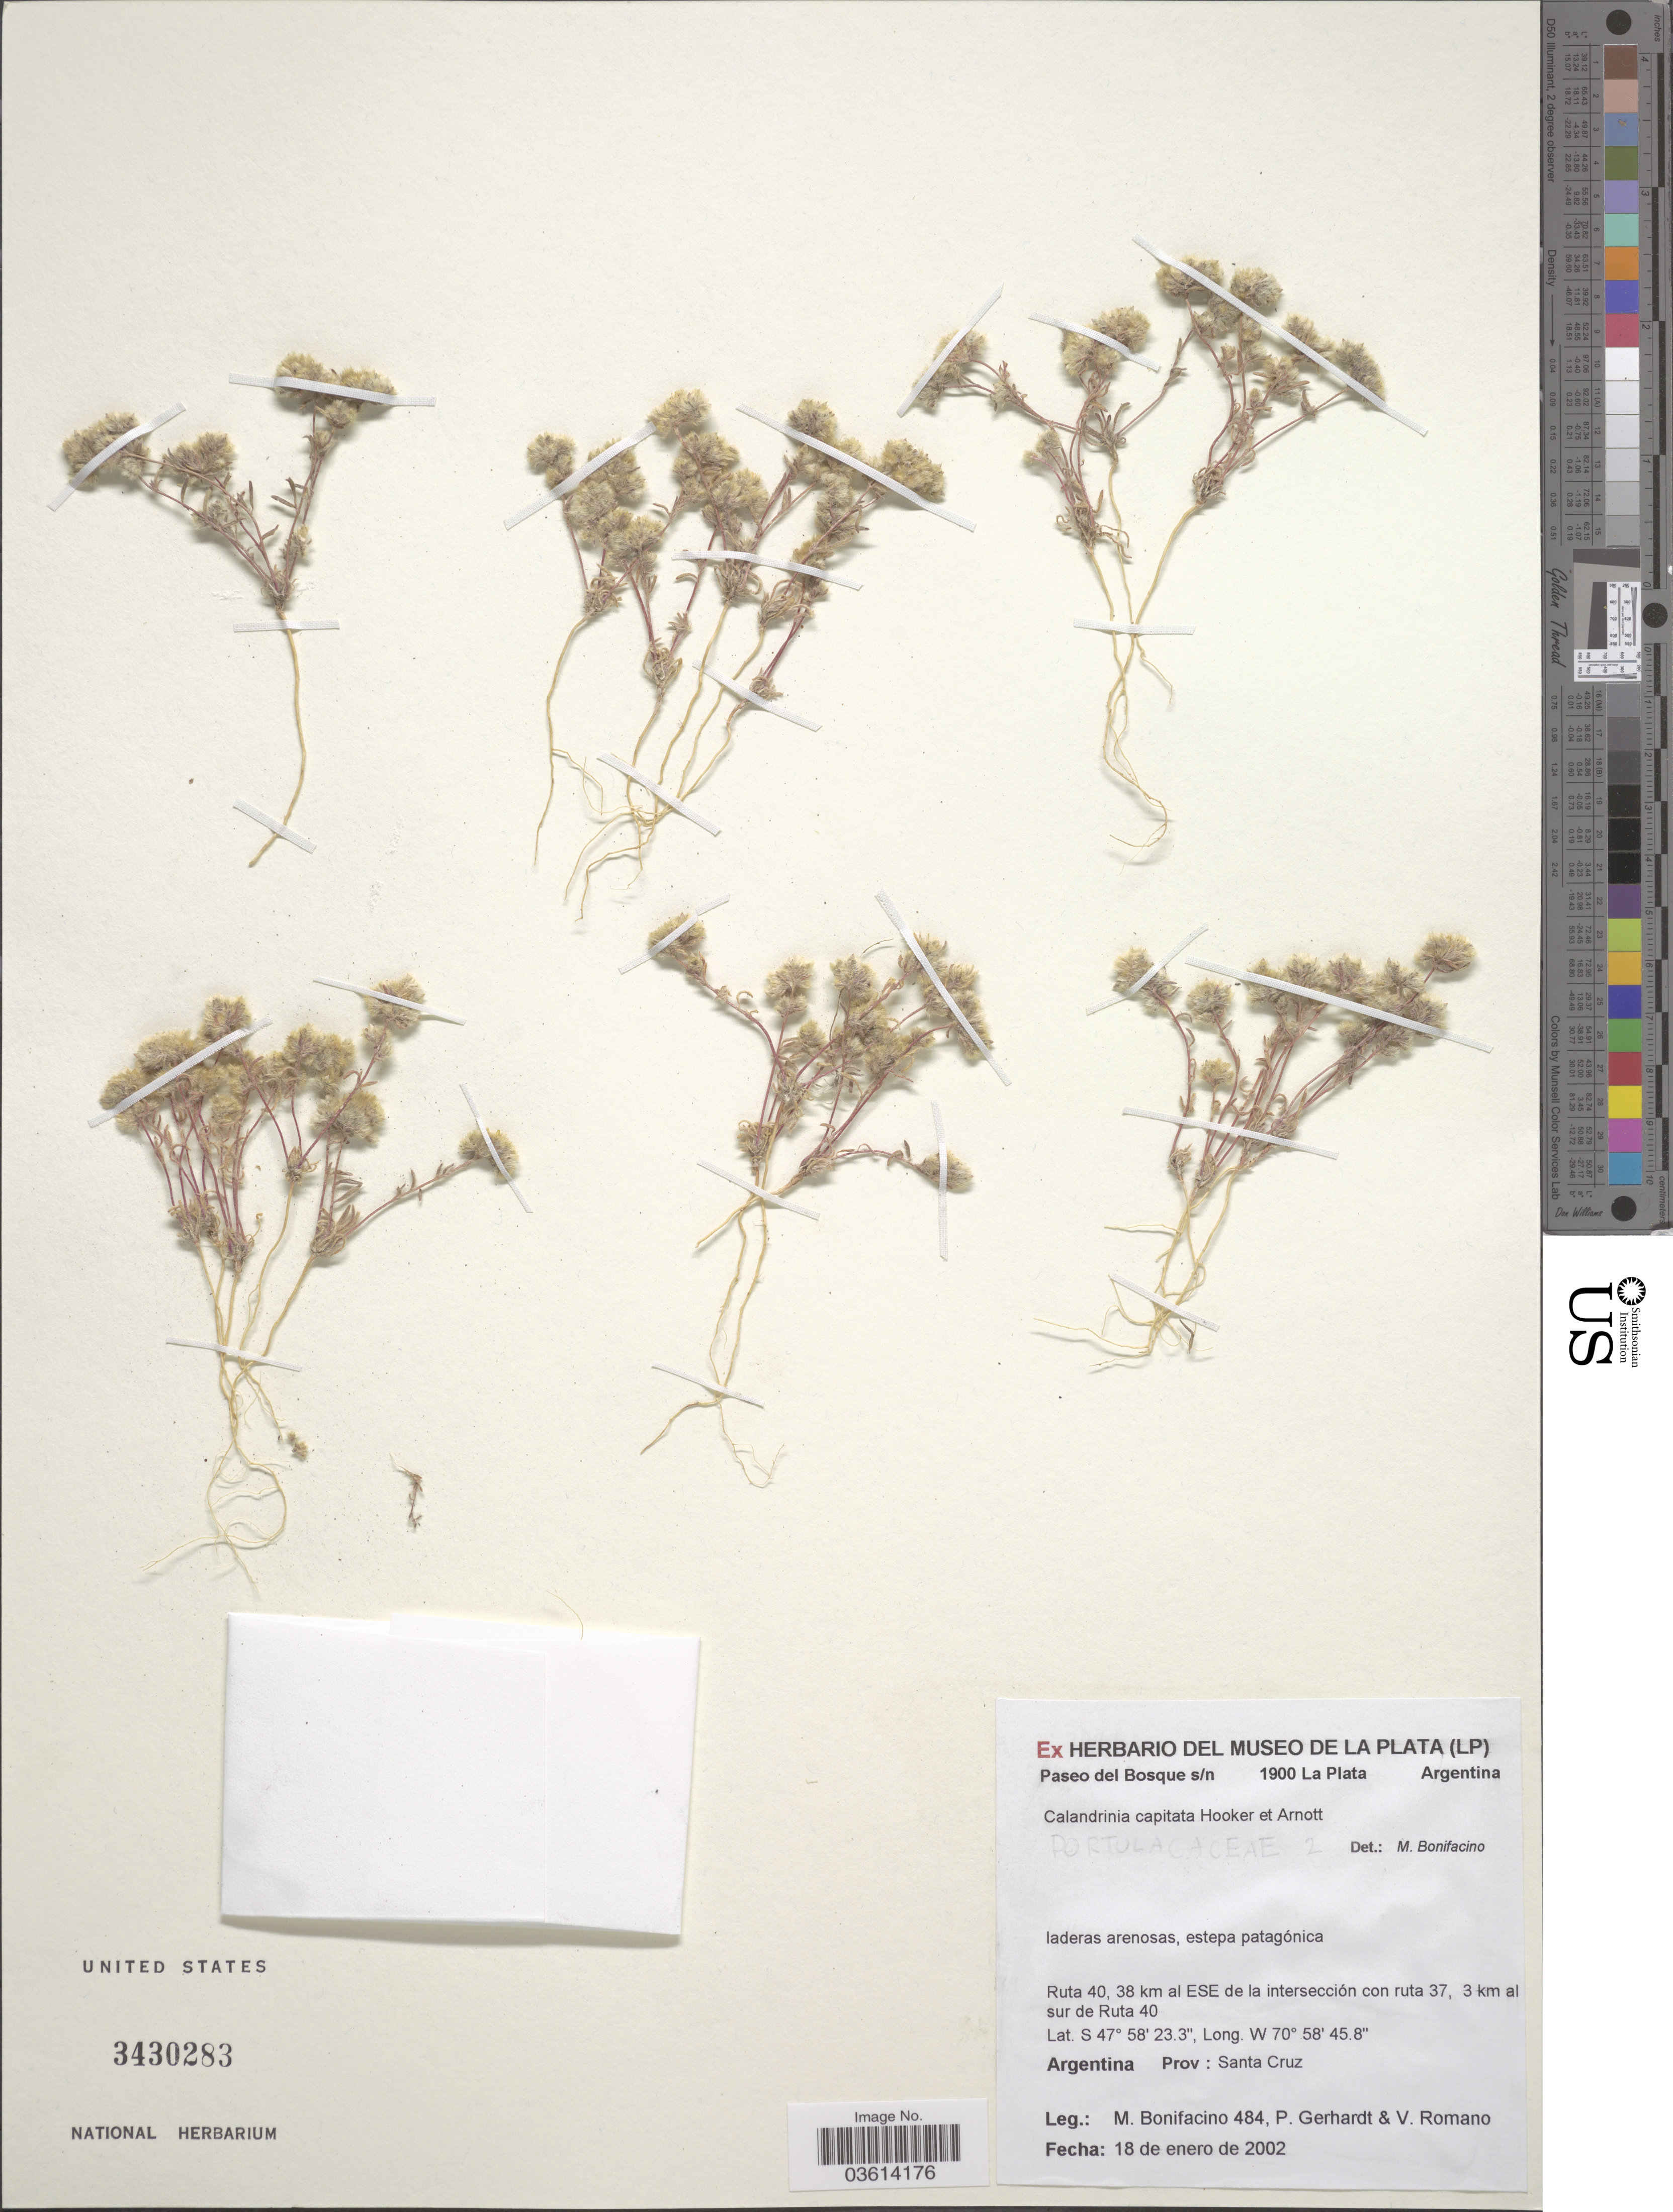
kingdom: Plantae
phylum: Tracheophyta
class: Magnoliopsida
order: Caryophyllales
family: Montiaceae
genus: Montiopsis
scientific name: Montiopsis capitata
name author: (Hook. & Arn.) D.I. Ford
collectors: M. Bonifacino, P. Gerhardt & V. Romano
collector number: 0484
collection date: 2002-01-18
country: Argentina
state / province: Santa Cruz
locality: Ruta 40, 38 km al ESE de la intersección con ruta 37, 3 km al sur de Ruta 40.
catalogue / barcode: US 3430283